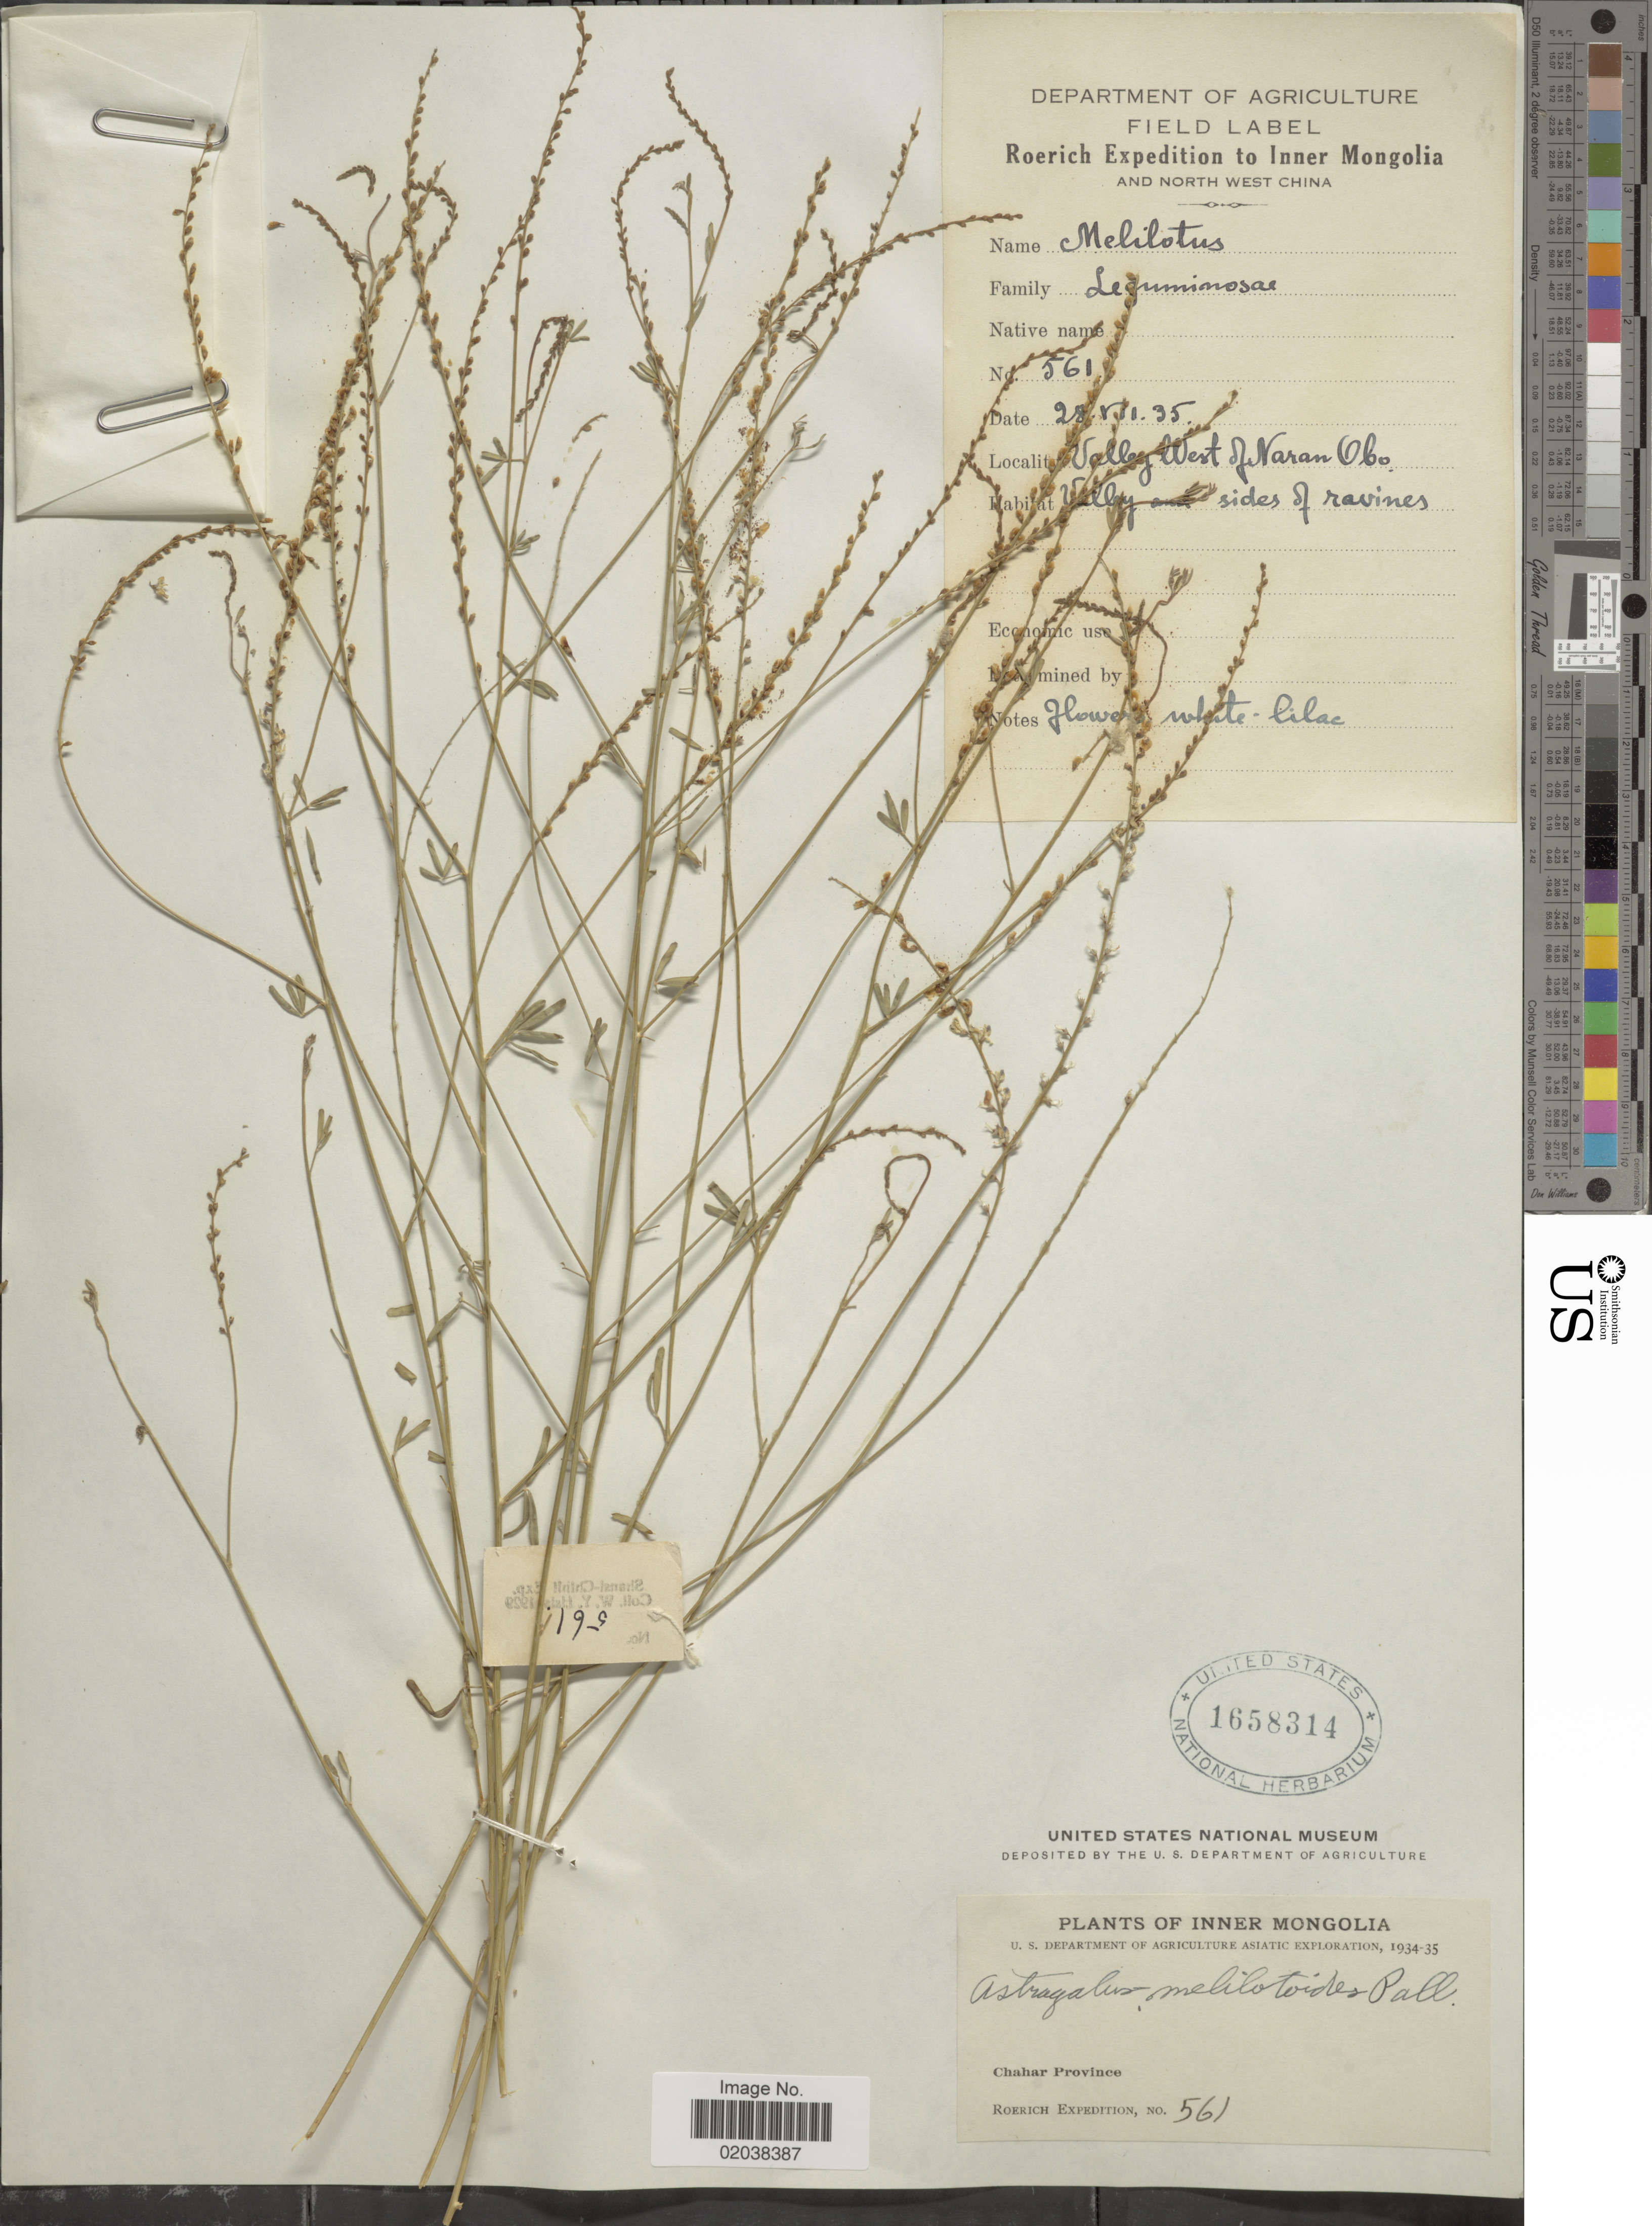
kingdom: Plantae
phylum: Tracheophyta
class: Magnoliopsida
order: Fabales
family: Fabaceae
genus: Astragalus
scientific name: Astragalus melilotoides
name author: Pall.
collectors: Roerich Expedition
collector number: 561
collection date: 1935-07-28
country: China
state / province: Nei Monggol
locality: Inner Mongolia. Valley West of Naran Obo. Chahar Province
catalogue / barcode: US 1658314